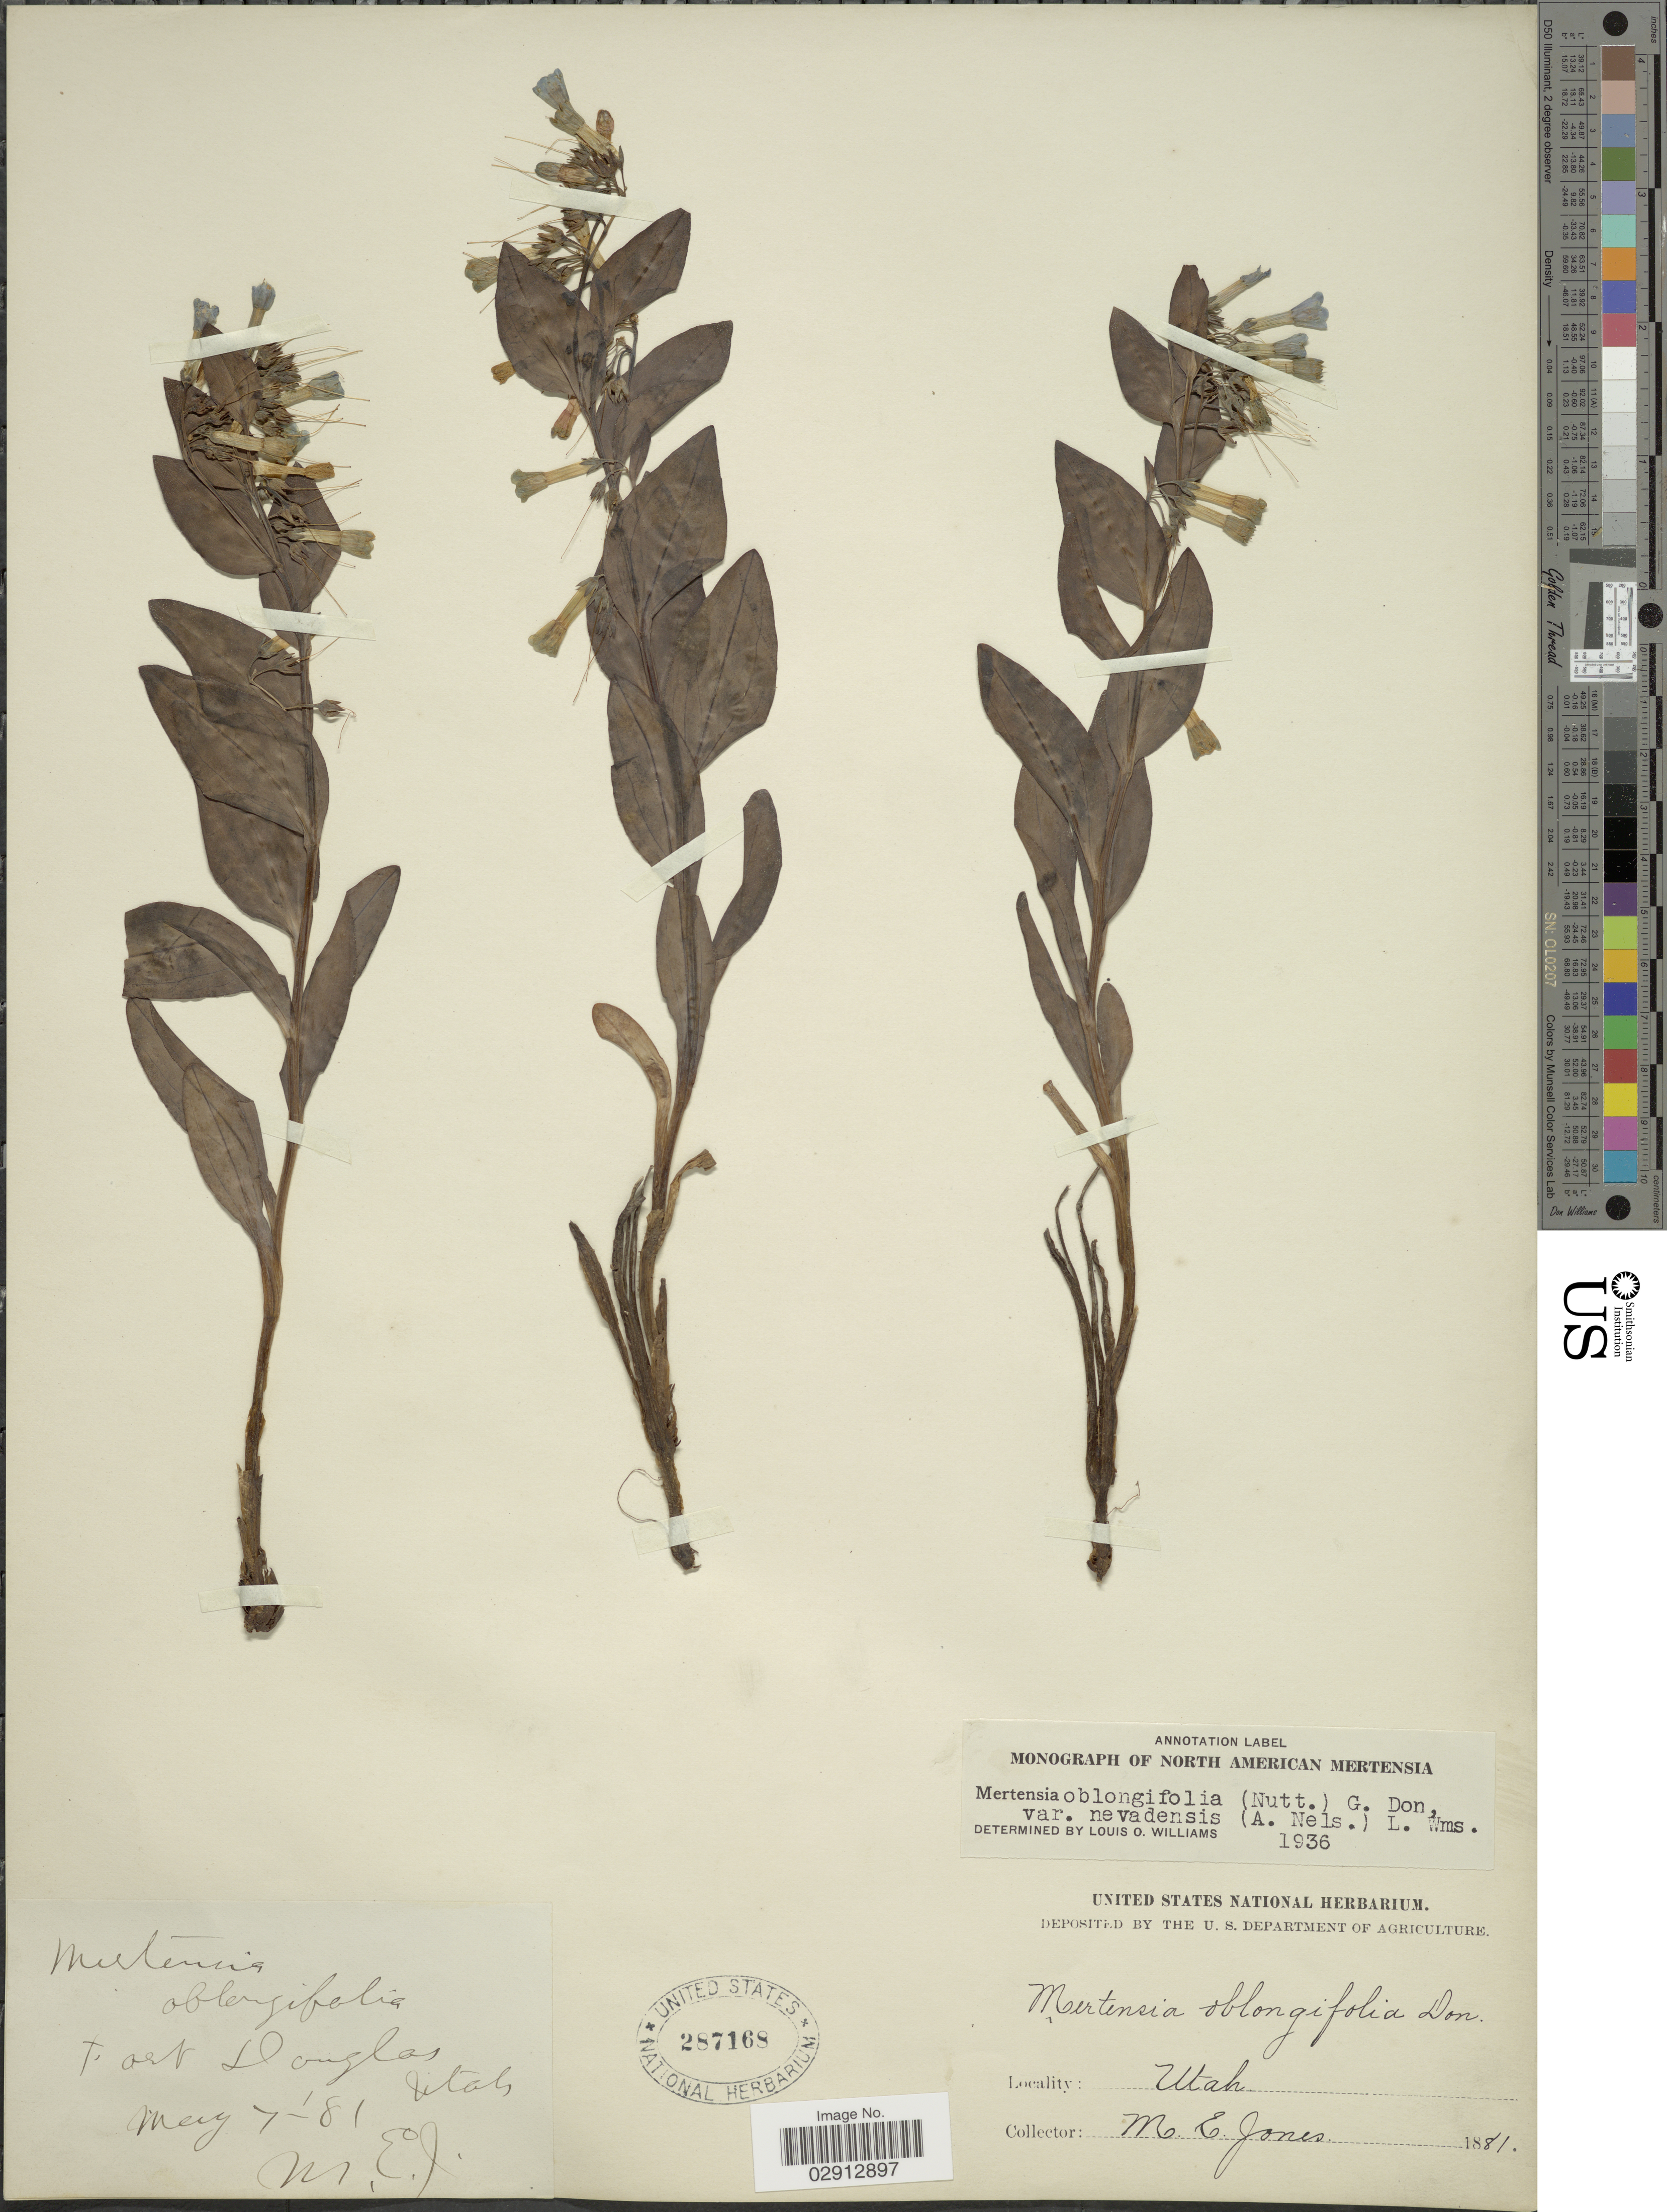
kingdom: Plantae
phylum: Tracheophyta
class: Magnoliopsida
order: Boraginales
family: Boraginaceae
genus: Mertensia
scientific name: Mertensia oblongifolia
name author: (Nutt.) G. Don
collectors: M. E. Jones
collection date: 1881-05-07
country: United States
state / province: Utah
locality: Fort Douglas.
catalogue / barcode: US 287168